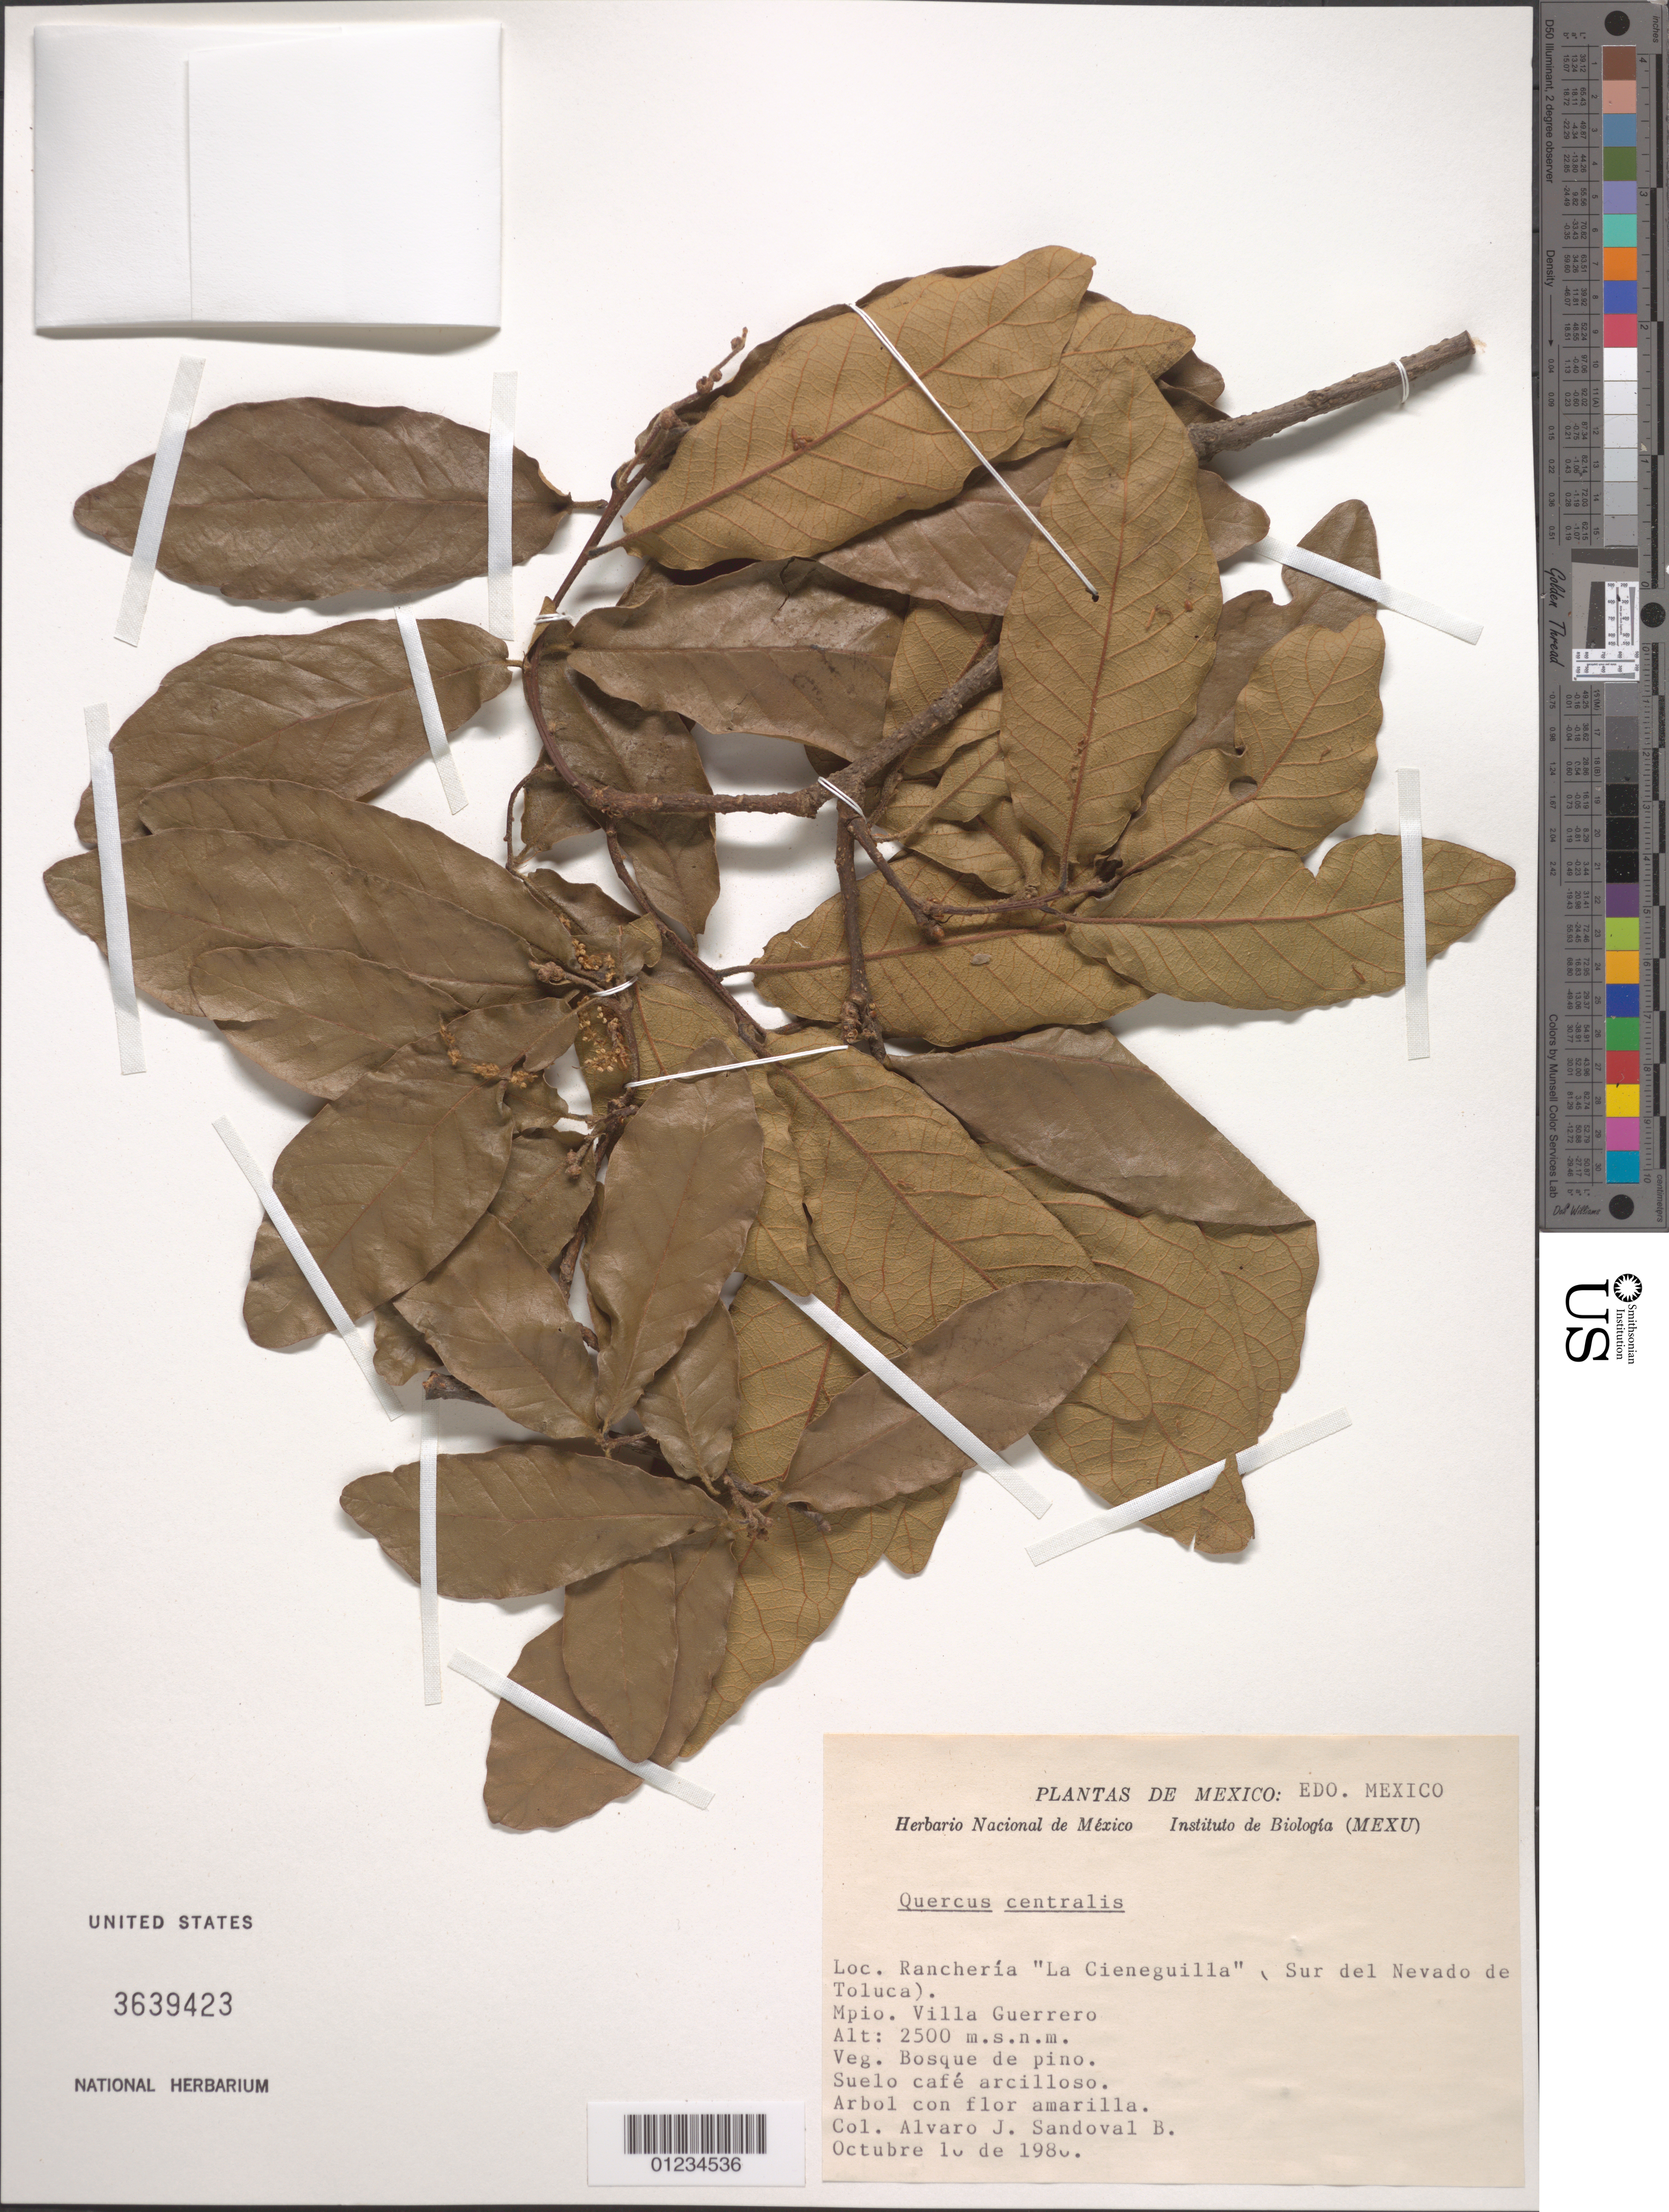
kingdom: Plantae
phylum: Tracheophyta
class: Magnoliopsida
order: Fagales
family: Fagaceae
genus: Quercus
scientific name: Quercus centralis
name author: Trel.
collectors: A. Sandoval B.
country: Mexico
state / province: Mexico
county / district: Villa Guerrero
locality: Rancheria "La Cieneguilla", Sur del Nevado de Toluca.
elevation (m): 2500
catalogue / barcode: US 3639423